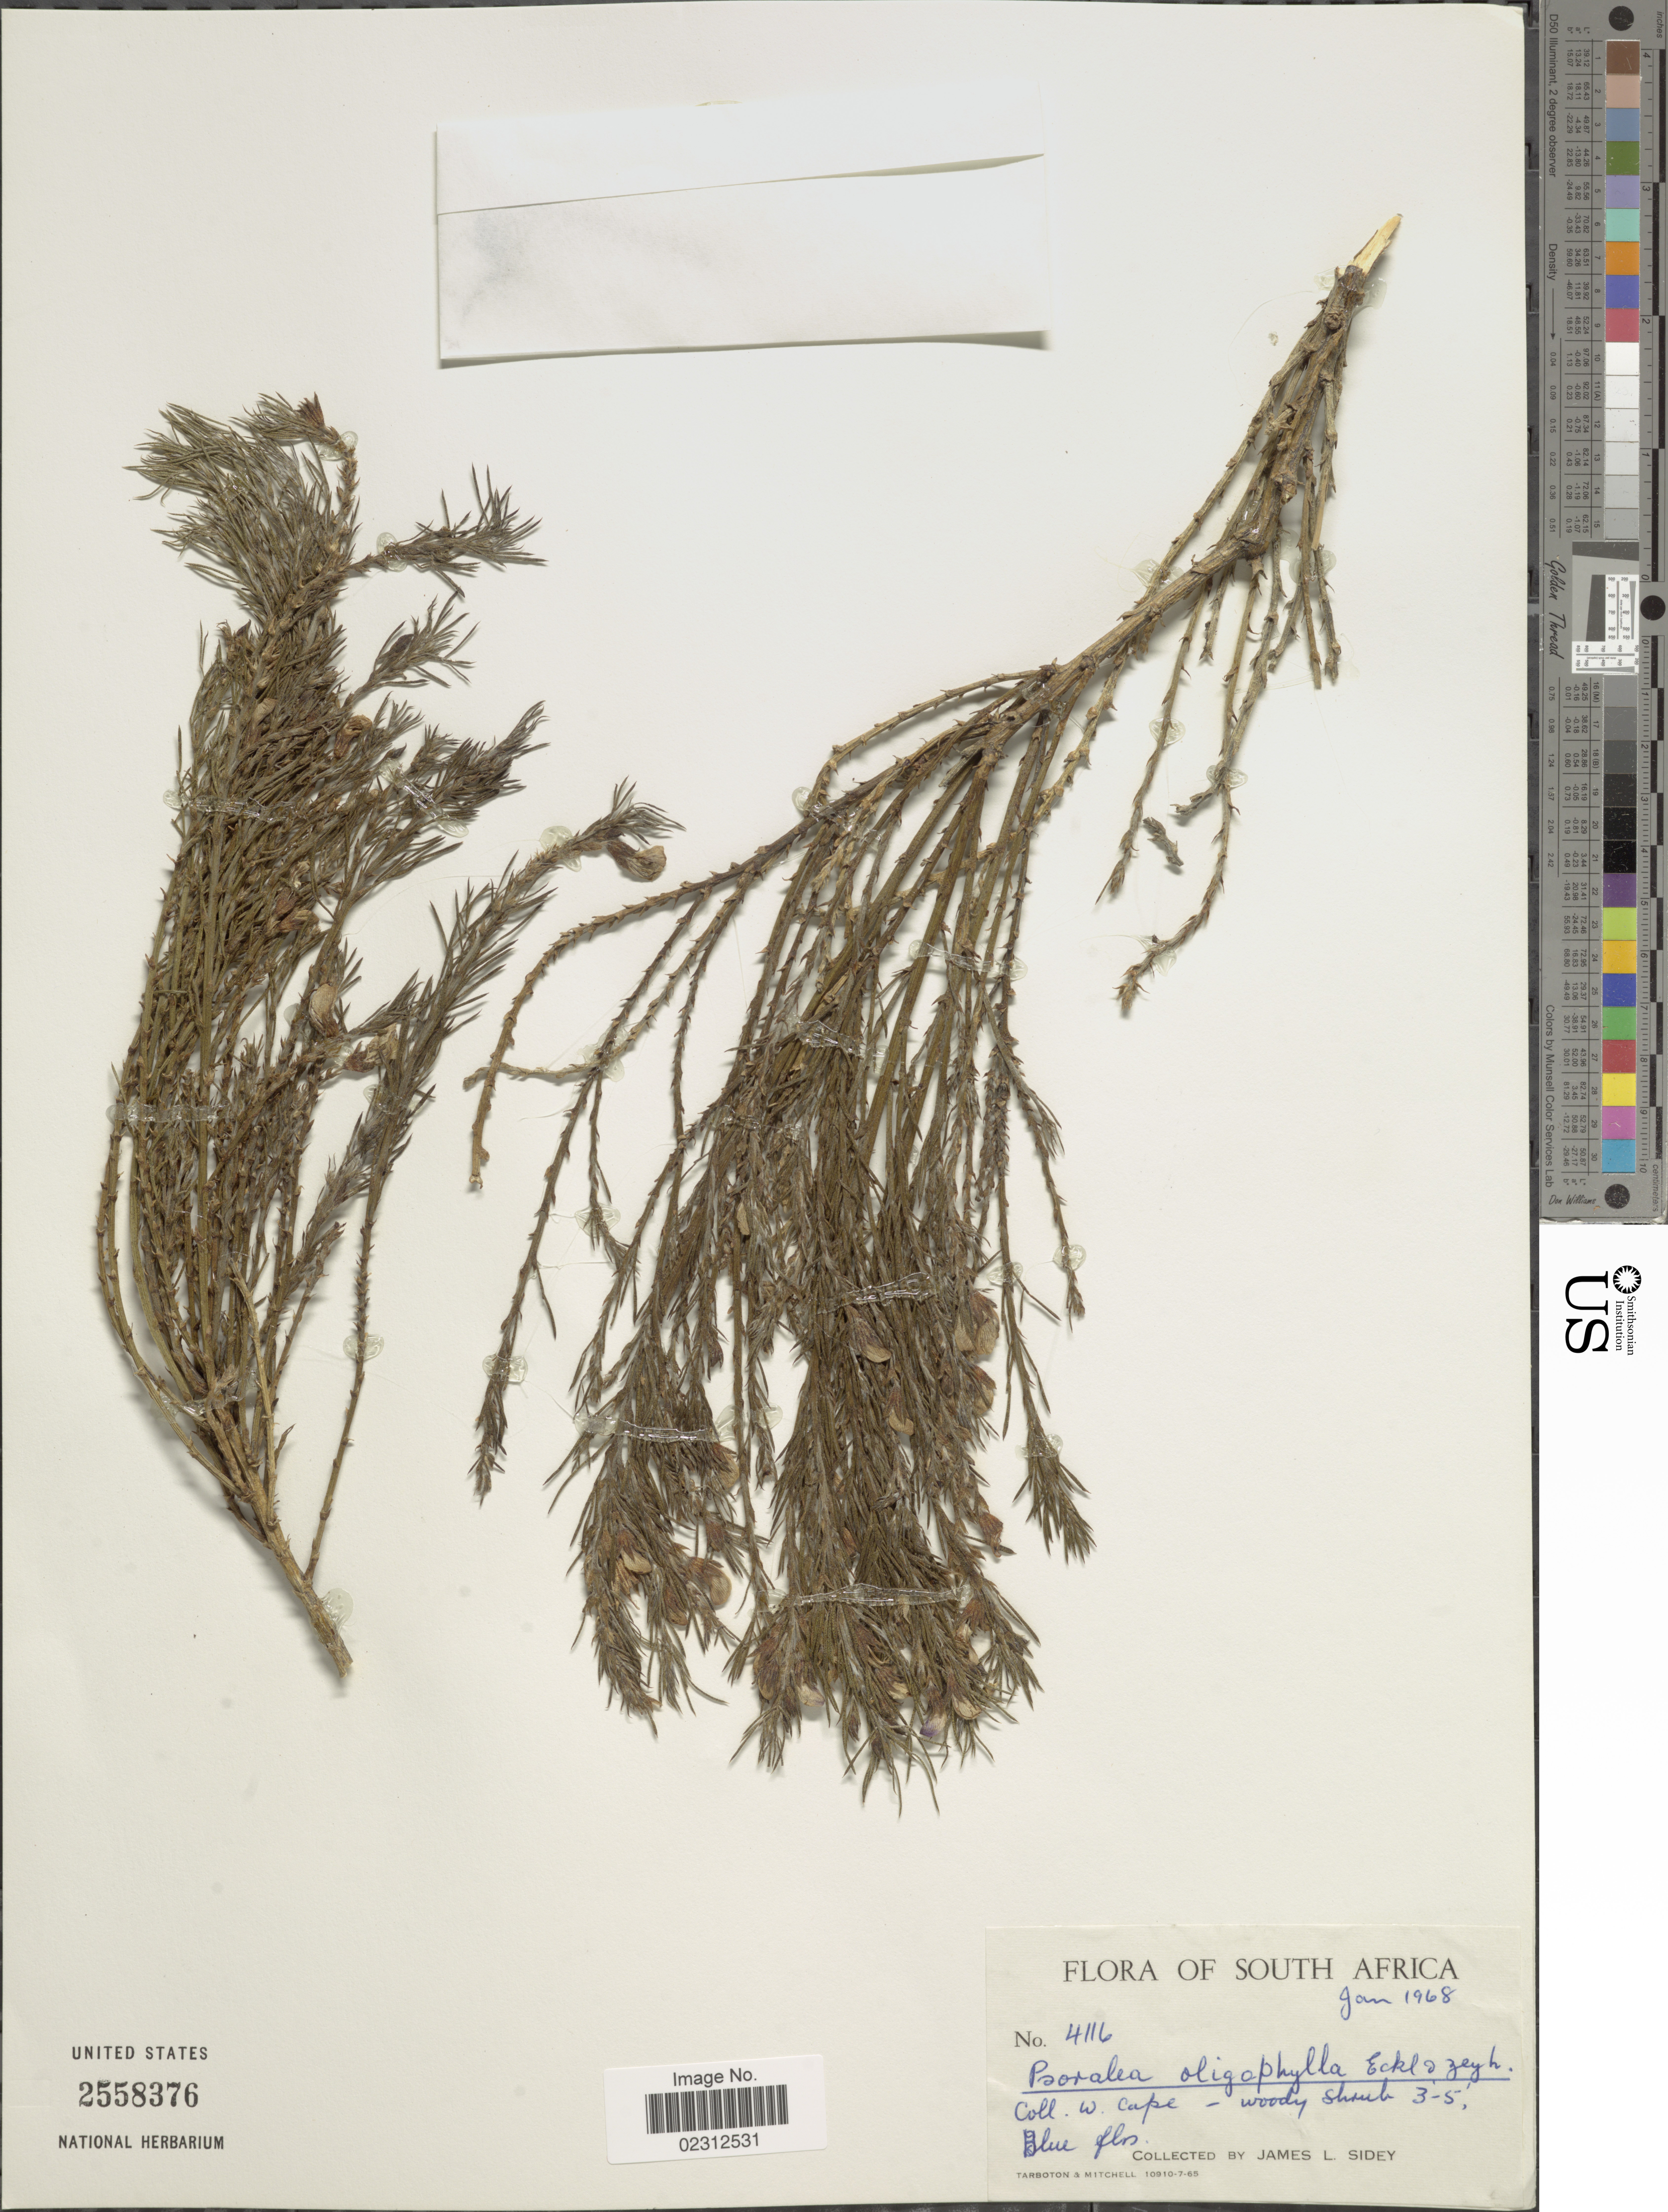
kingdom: Plantae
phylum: Tracheophyta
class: Magnoliopsida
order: Fabales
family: Fabaceae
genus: Psoralea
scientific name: Psoralea oligophylla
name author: Eckl. & Zeyh.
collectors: J. L. Sidey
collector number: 4116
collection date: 1968-01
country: South Africa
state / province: Western Cape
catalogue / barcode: US 2558376